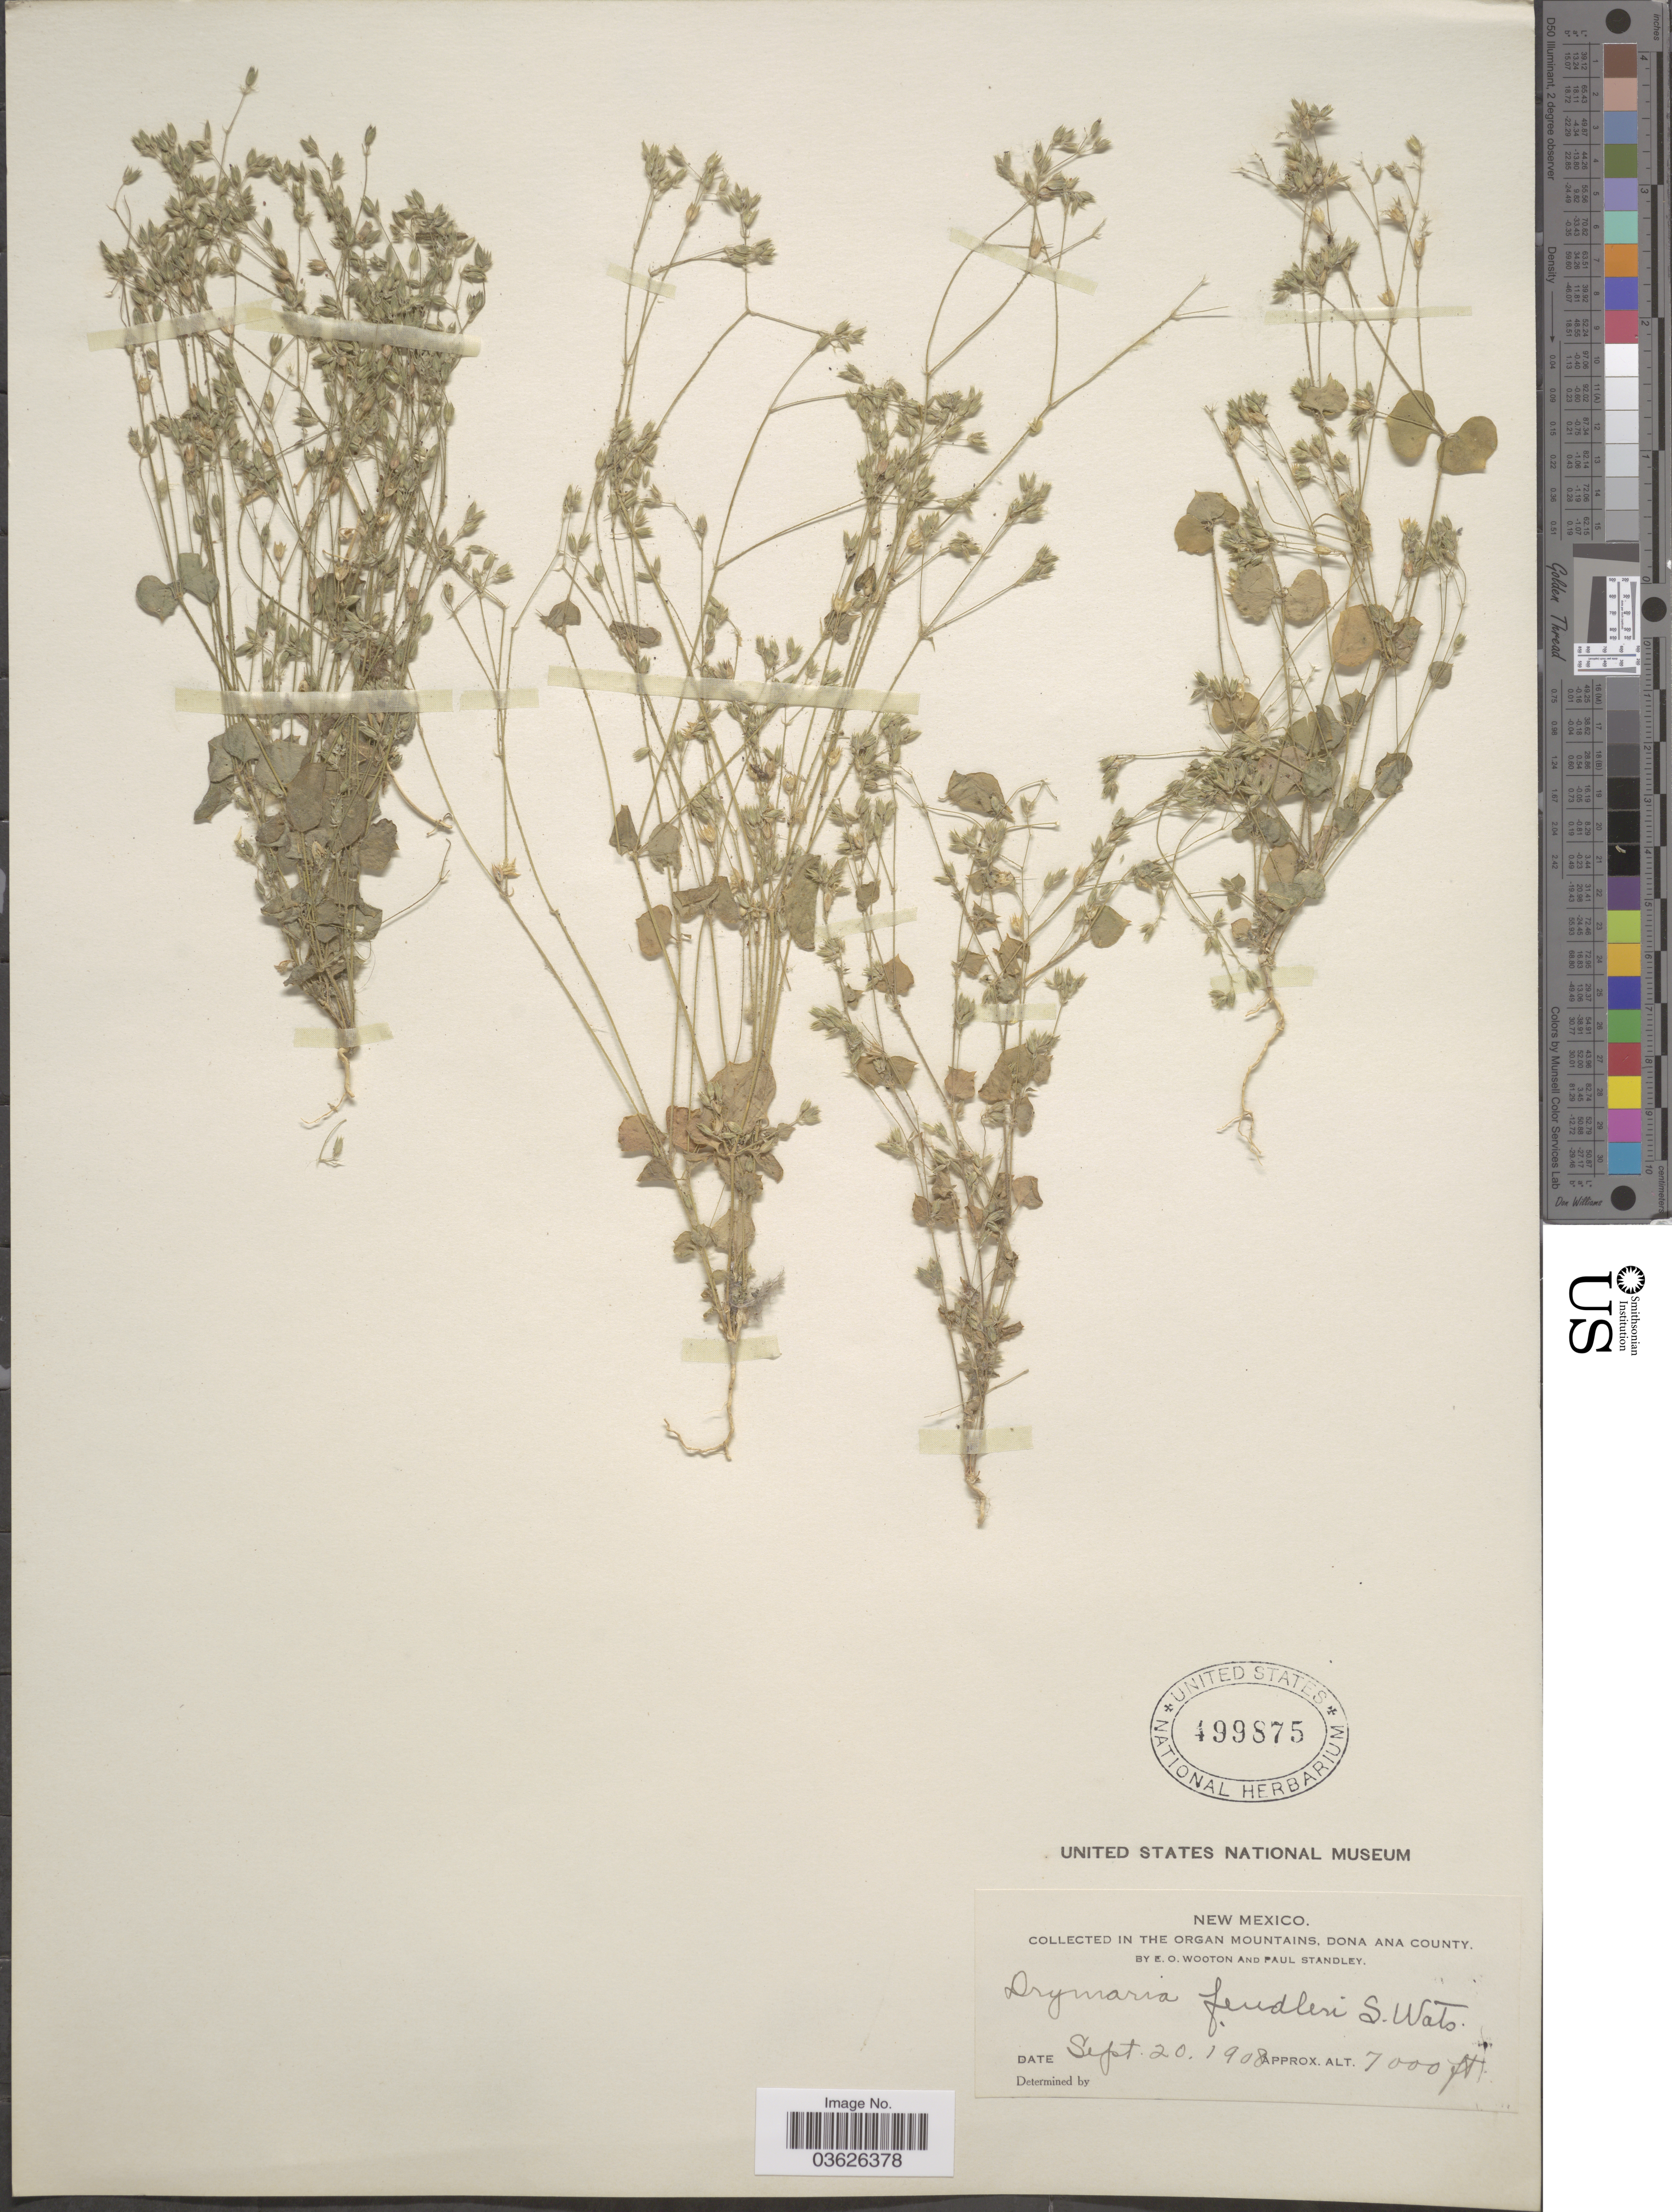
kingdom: Plantae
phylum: Tracheophyta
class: Magnoliopsida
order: Caryophyllales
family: Caryophyllaceae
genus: Drymaria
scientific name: Drymaria fendleri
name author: S. Watson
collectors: E. O. Wooton & P. C. Standley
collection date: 1908-09-20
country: United States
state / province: New Mexico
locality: In the Organ Mountains, Dona Ana County.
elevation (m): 2134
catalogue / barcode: US 499875